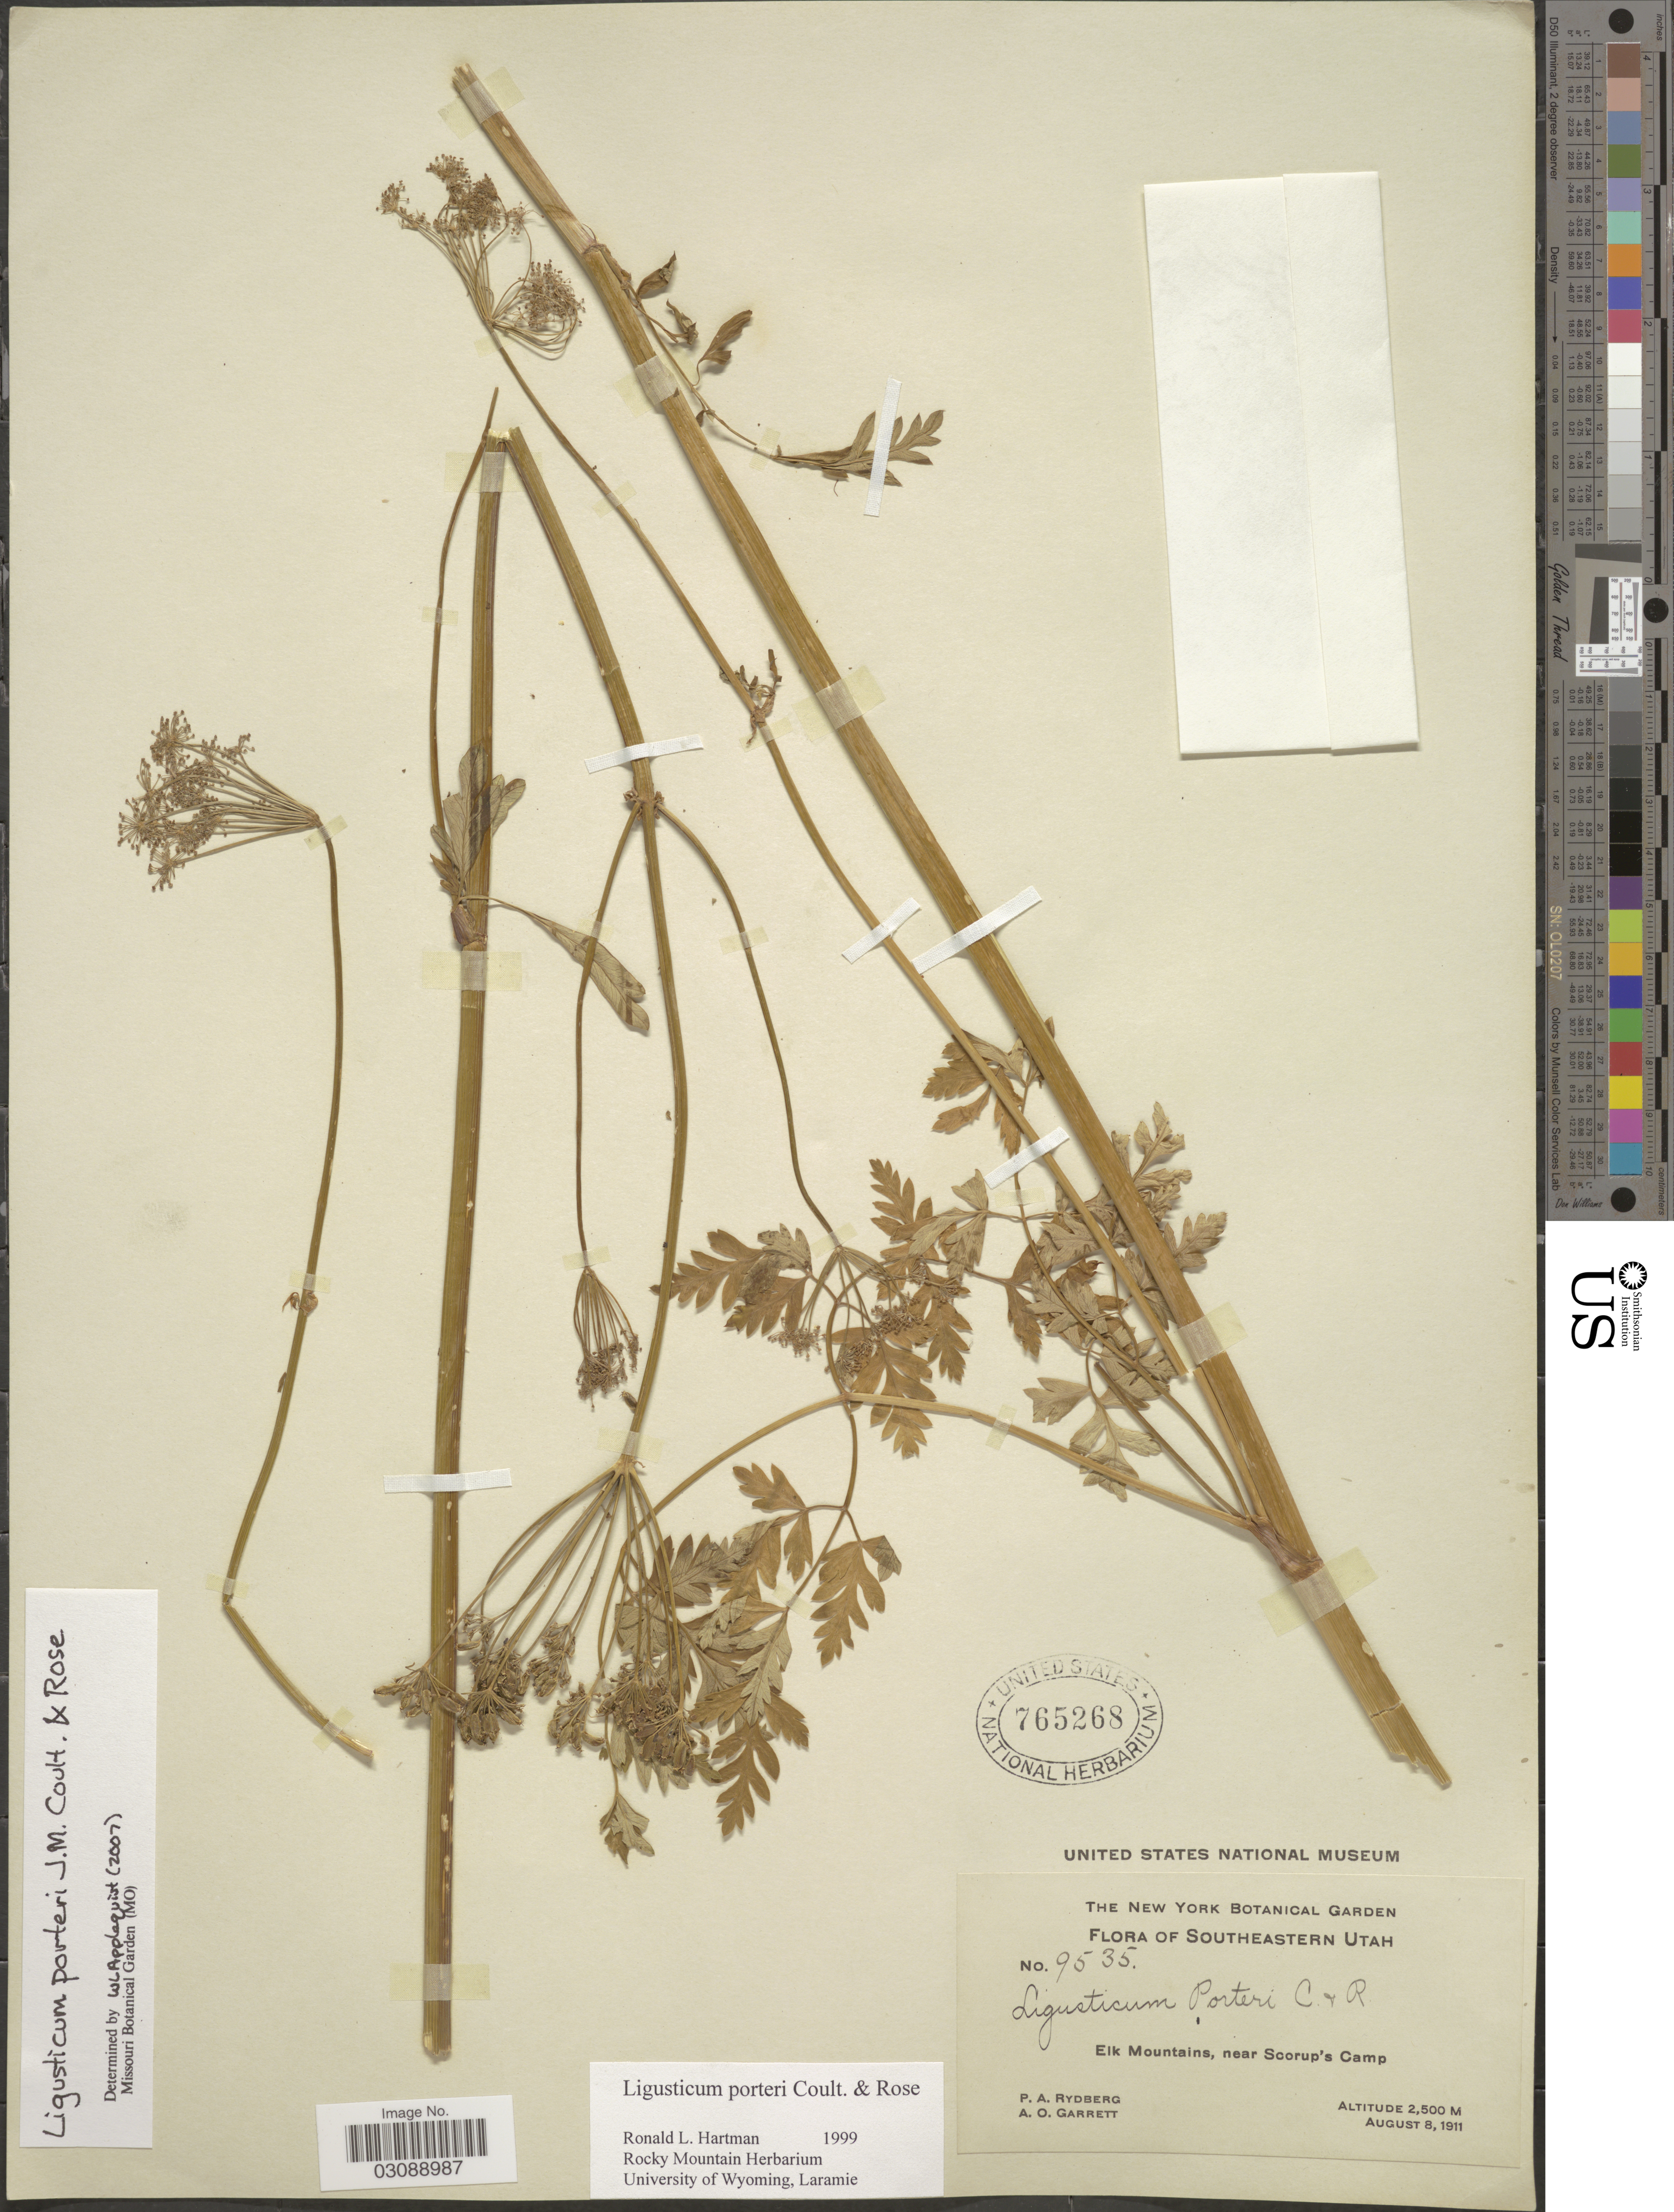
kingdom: Plantae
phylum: Tracheophyta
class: Magnoliopsida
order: Apiales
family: Apiaceae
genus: Ligusticum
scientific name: Ligusticum porteri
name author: J.M. Coult. & Rose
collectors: P. A. Rydberg & A. O. Garrett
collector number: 9535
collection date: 1911-08-08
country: United States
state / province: Utah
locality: Southeastern Utah. Elk Mountains, near Scorup's Camp.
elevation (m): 2500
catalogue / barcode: US 765268